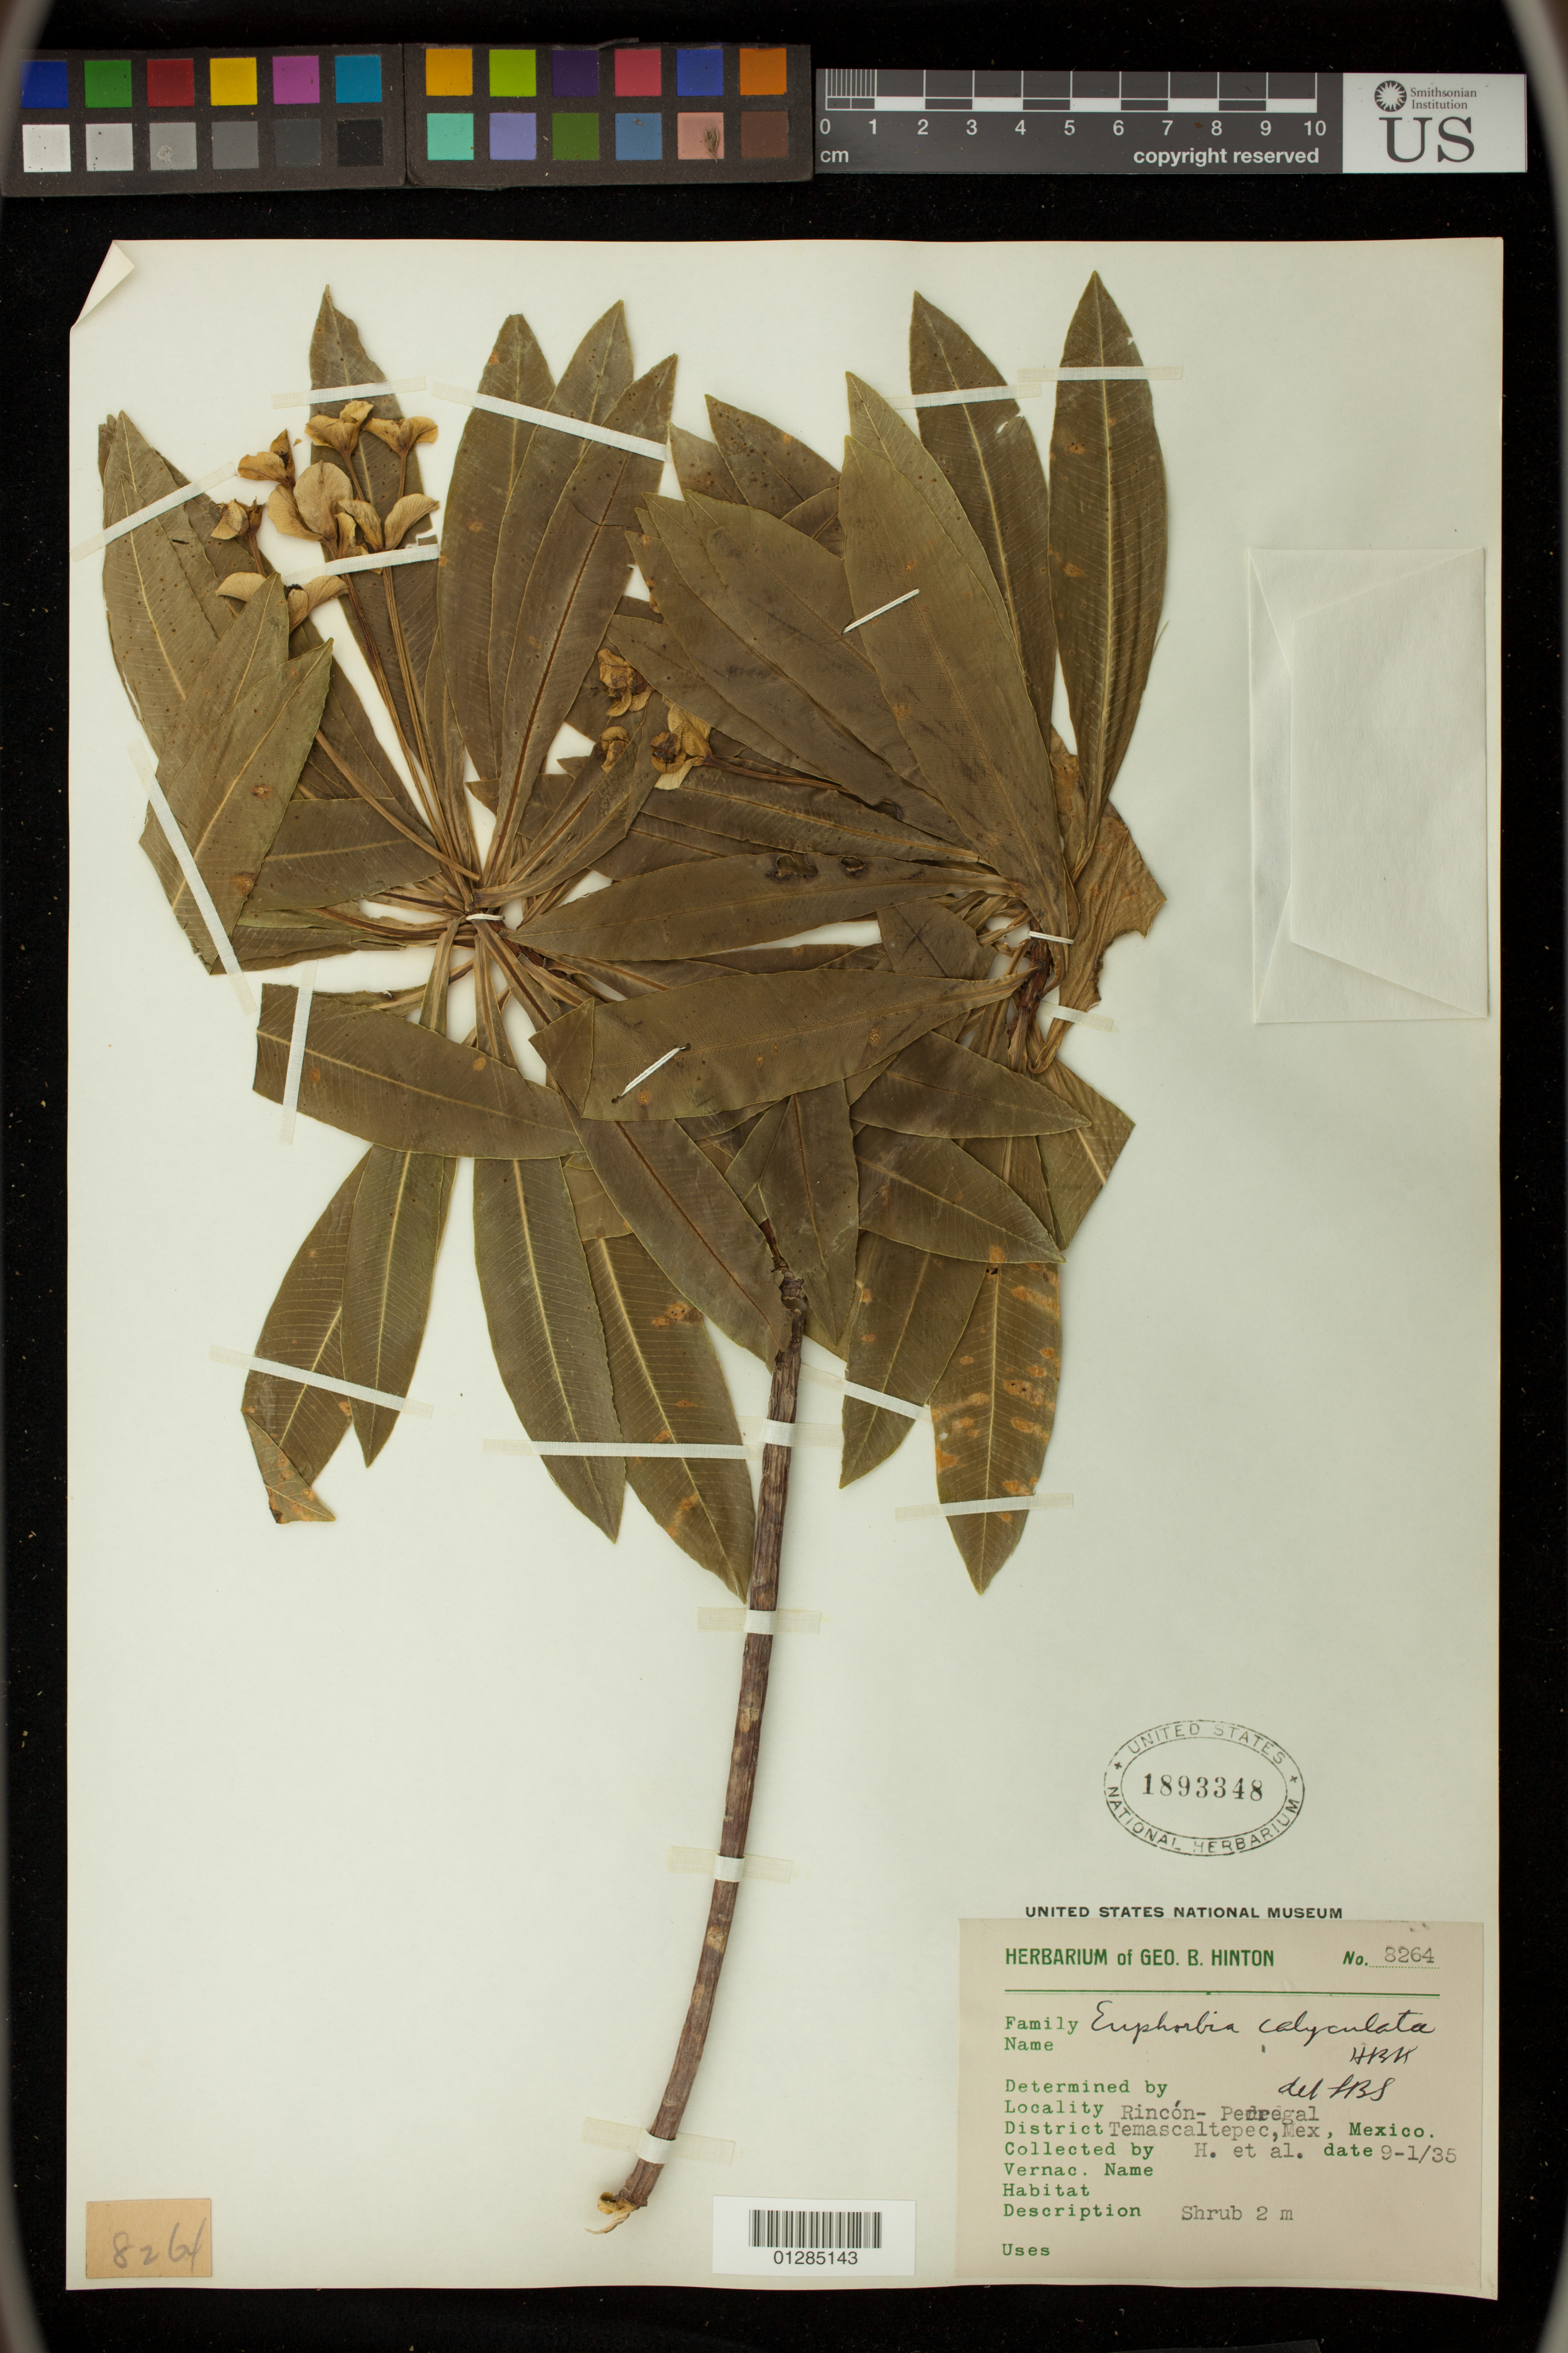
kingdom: Plantae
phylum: Tracheophyta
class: Magnoliopsida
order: Malpighiales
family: Euphorbiaceae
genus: Euphorbia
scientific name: Euphorbia calyculata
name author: Kunth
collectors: G. B. Hinton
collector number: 8264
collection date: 1935-09-01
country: Mexico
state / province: México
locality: Ricón-Pedregal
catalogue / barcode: US 1893348